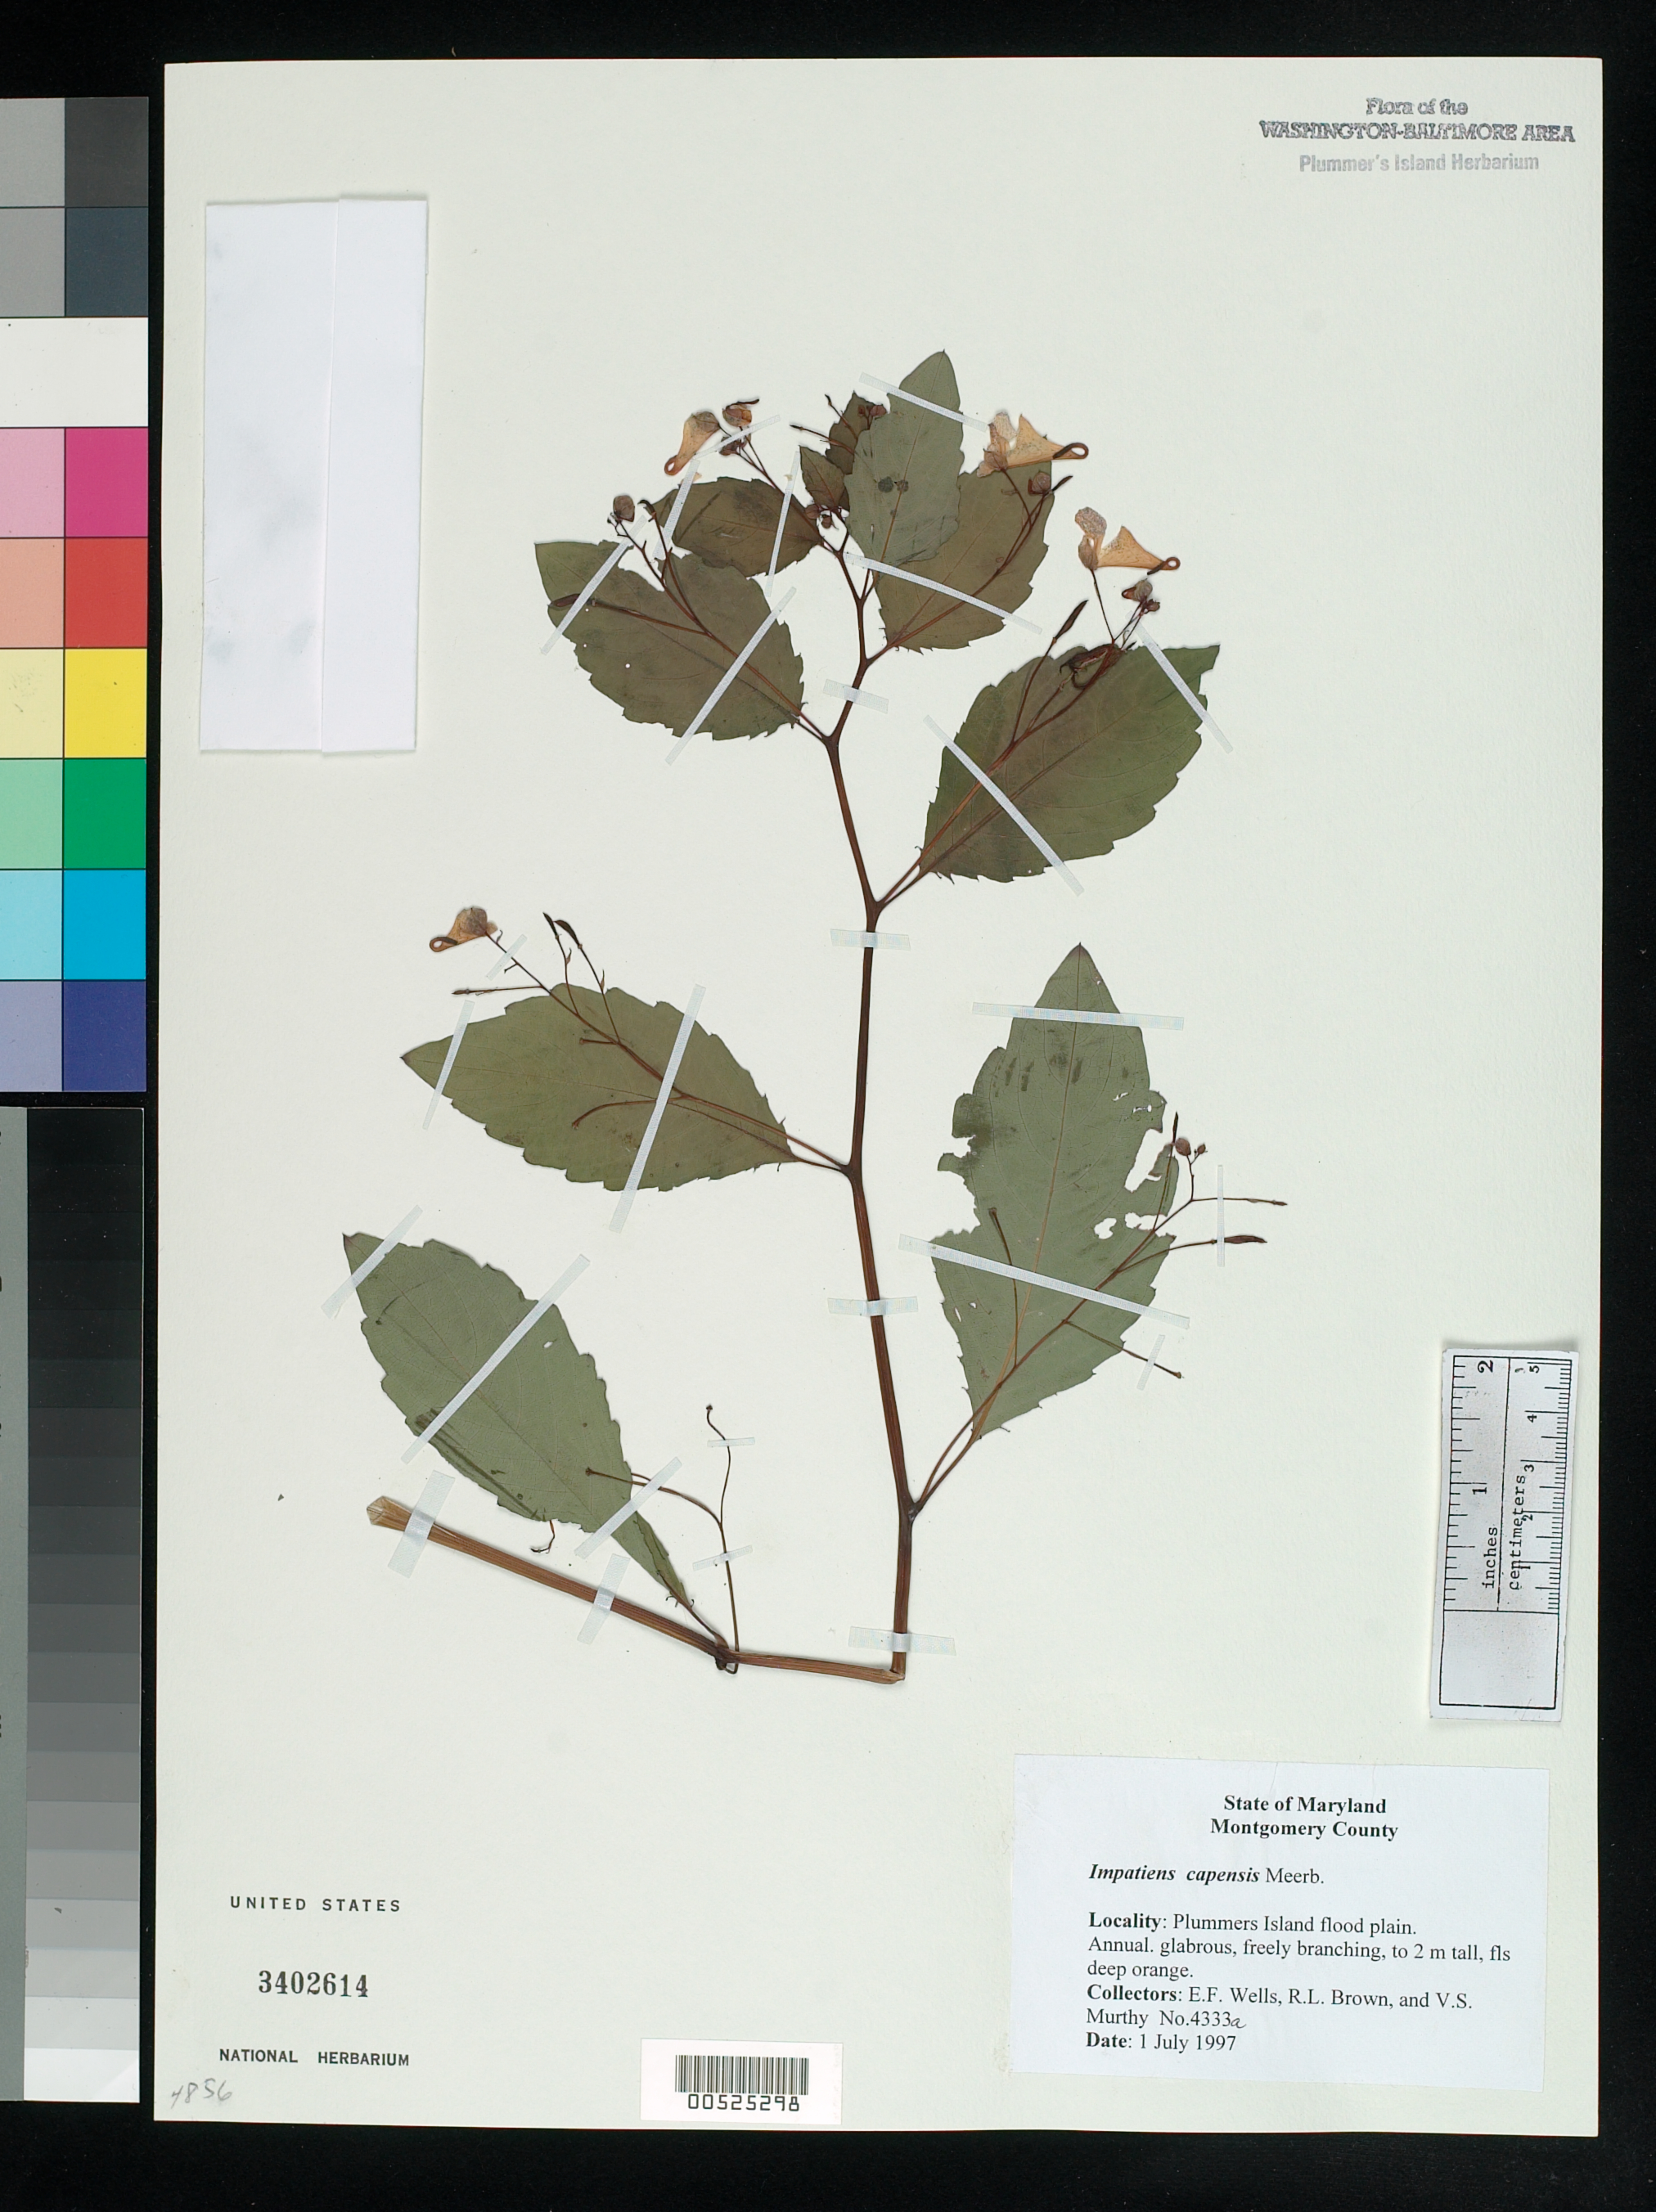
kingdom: Plantae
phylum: Tracheophyta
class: Magnoliopsida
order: Ericales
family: Balsaminaceae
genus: Impatiens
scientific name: Impatiens capensis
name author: Meerb.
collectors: E. F. Wells, R. L. Brown & V. S. Murthy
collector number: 4333a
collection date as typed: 01 Jul 1997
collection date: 1997-07-01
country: United States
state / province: Maryland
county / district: Montgomery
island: Plummers Island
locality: Flood plain of Plummers Island Plummers Island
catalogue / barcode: US 3402614